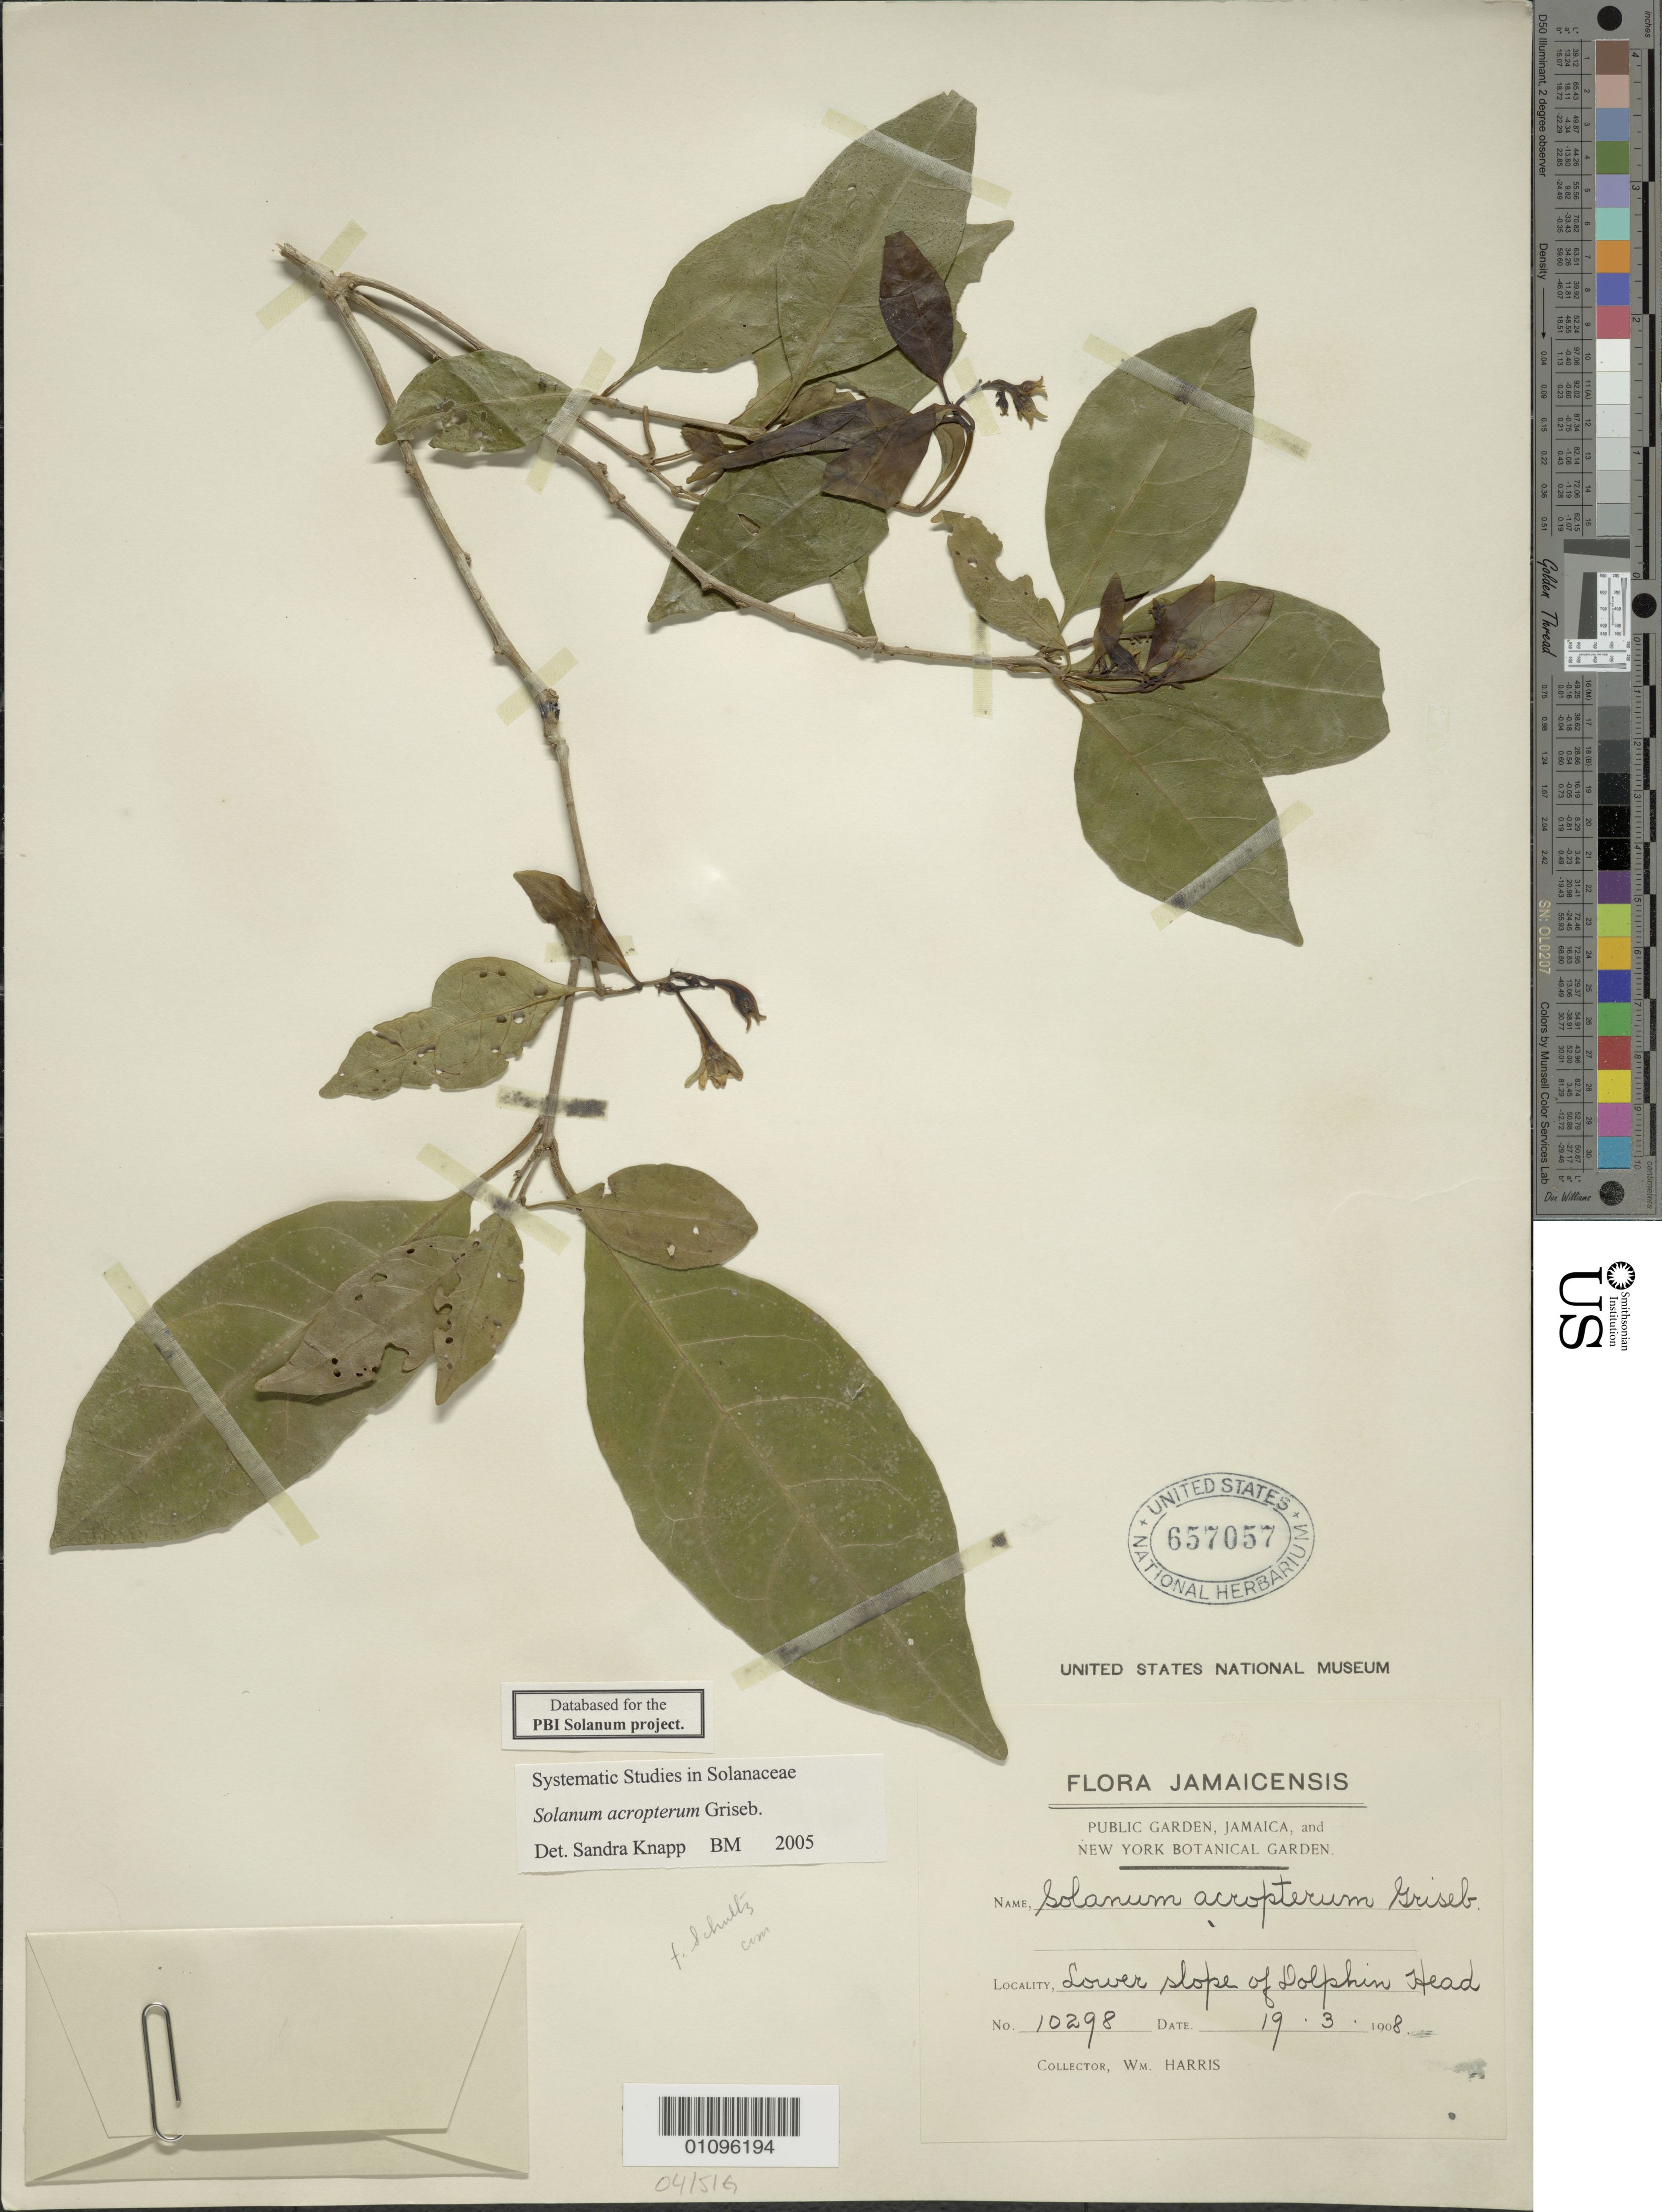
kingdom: Plantae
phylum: Tracheophyta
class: Magnoliopsida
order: Solanales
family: Solanaceae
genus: Solanum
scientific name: Solanum acropterum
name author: Griseb.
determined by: Knapp, S. D.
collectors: W. Harris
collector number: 10298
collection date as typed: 19 Mar 1908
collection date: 1908-03-19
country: Jamaica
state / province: Hanover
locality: lower slopes of Dolphin Head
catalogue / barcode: US 657057